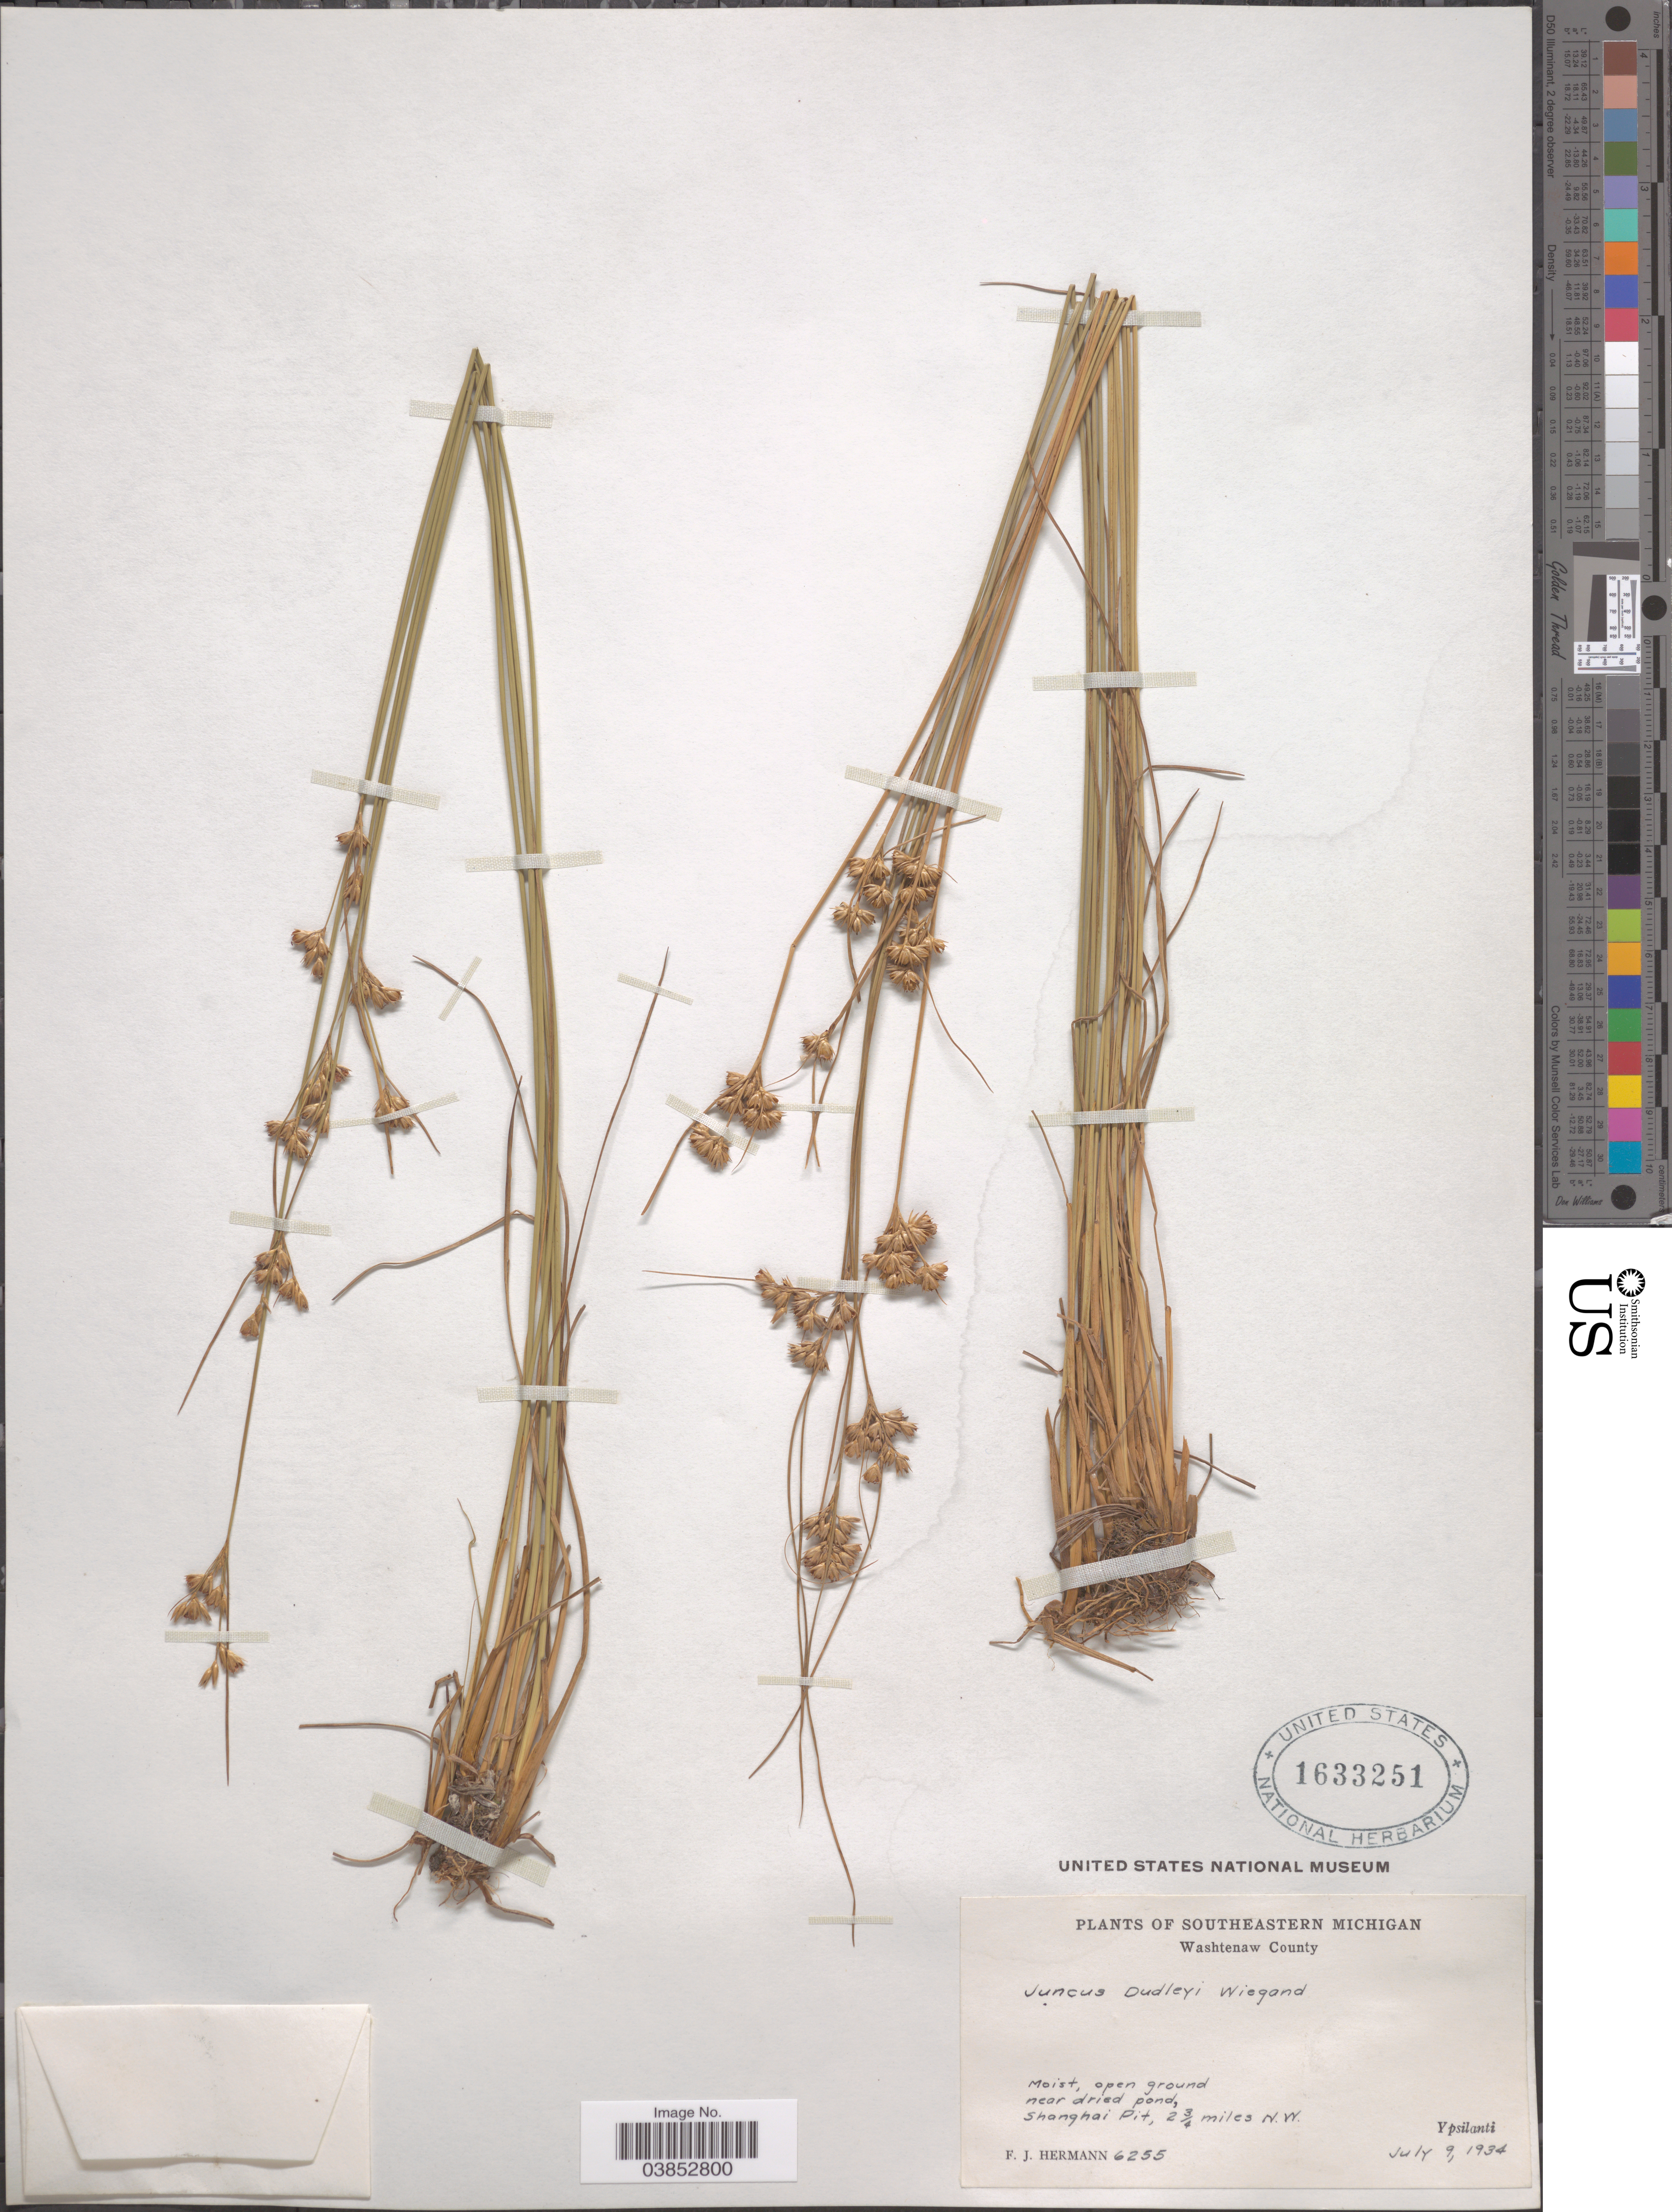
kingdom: Plantae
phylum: Tracheophyta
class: Liliopsida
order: Poales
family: Juncaceae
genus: Juncus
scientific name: Juncus dudleyi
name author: Wiegand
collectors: F. J. Hermann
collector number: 6255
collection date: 1934-07-09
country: United States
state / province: Michigan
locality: Southeastern Michigan. Washtenaw County. Moist, open ground near dried pond, Shanghai Pit, 2¾ miles N.W.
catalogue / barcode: US 1633251